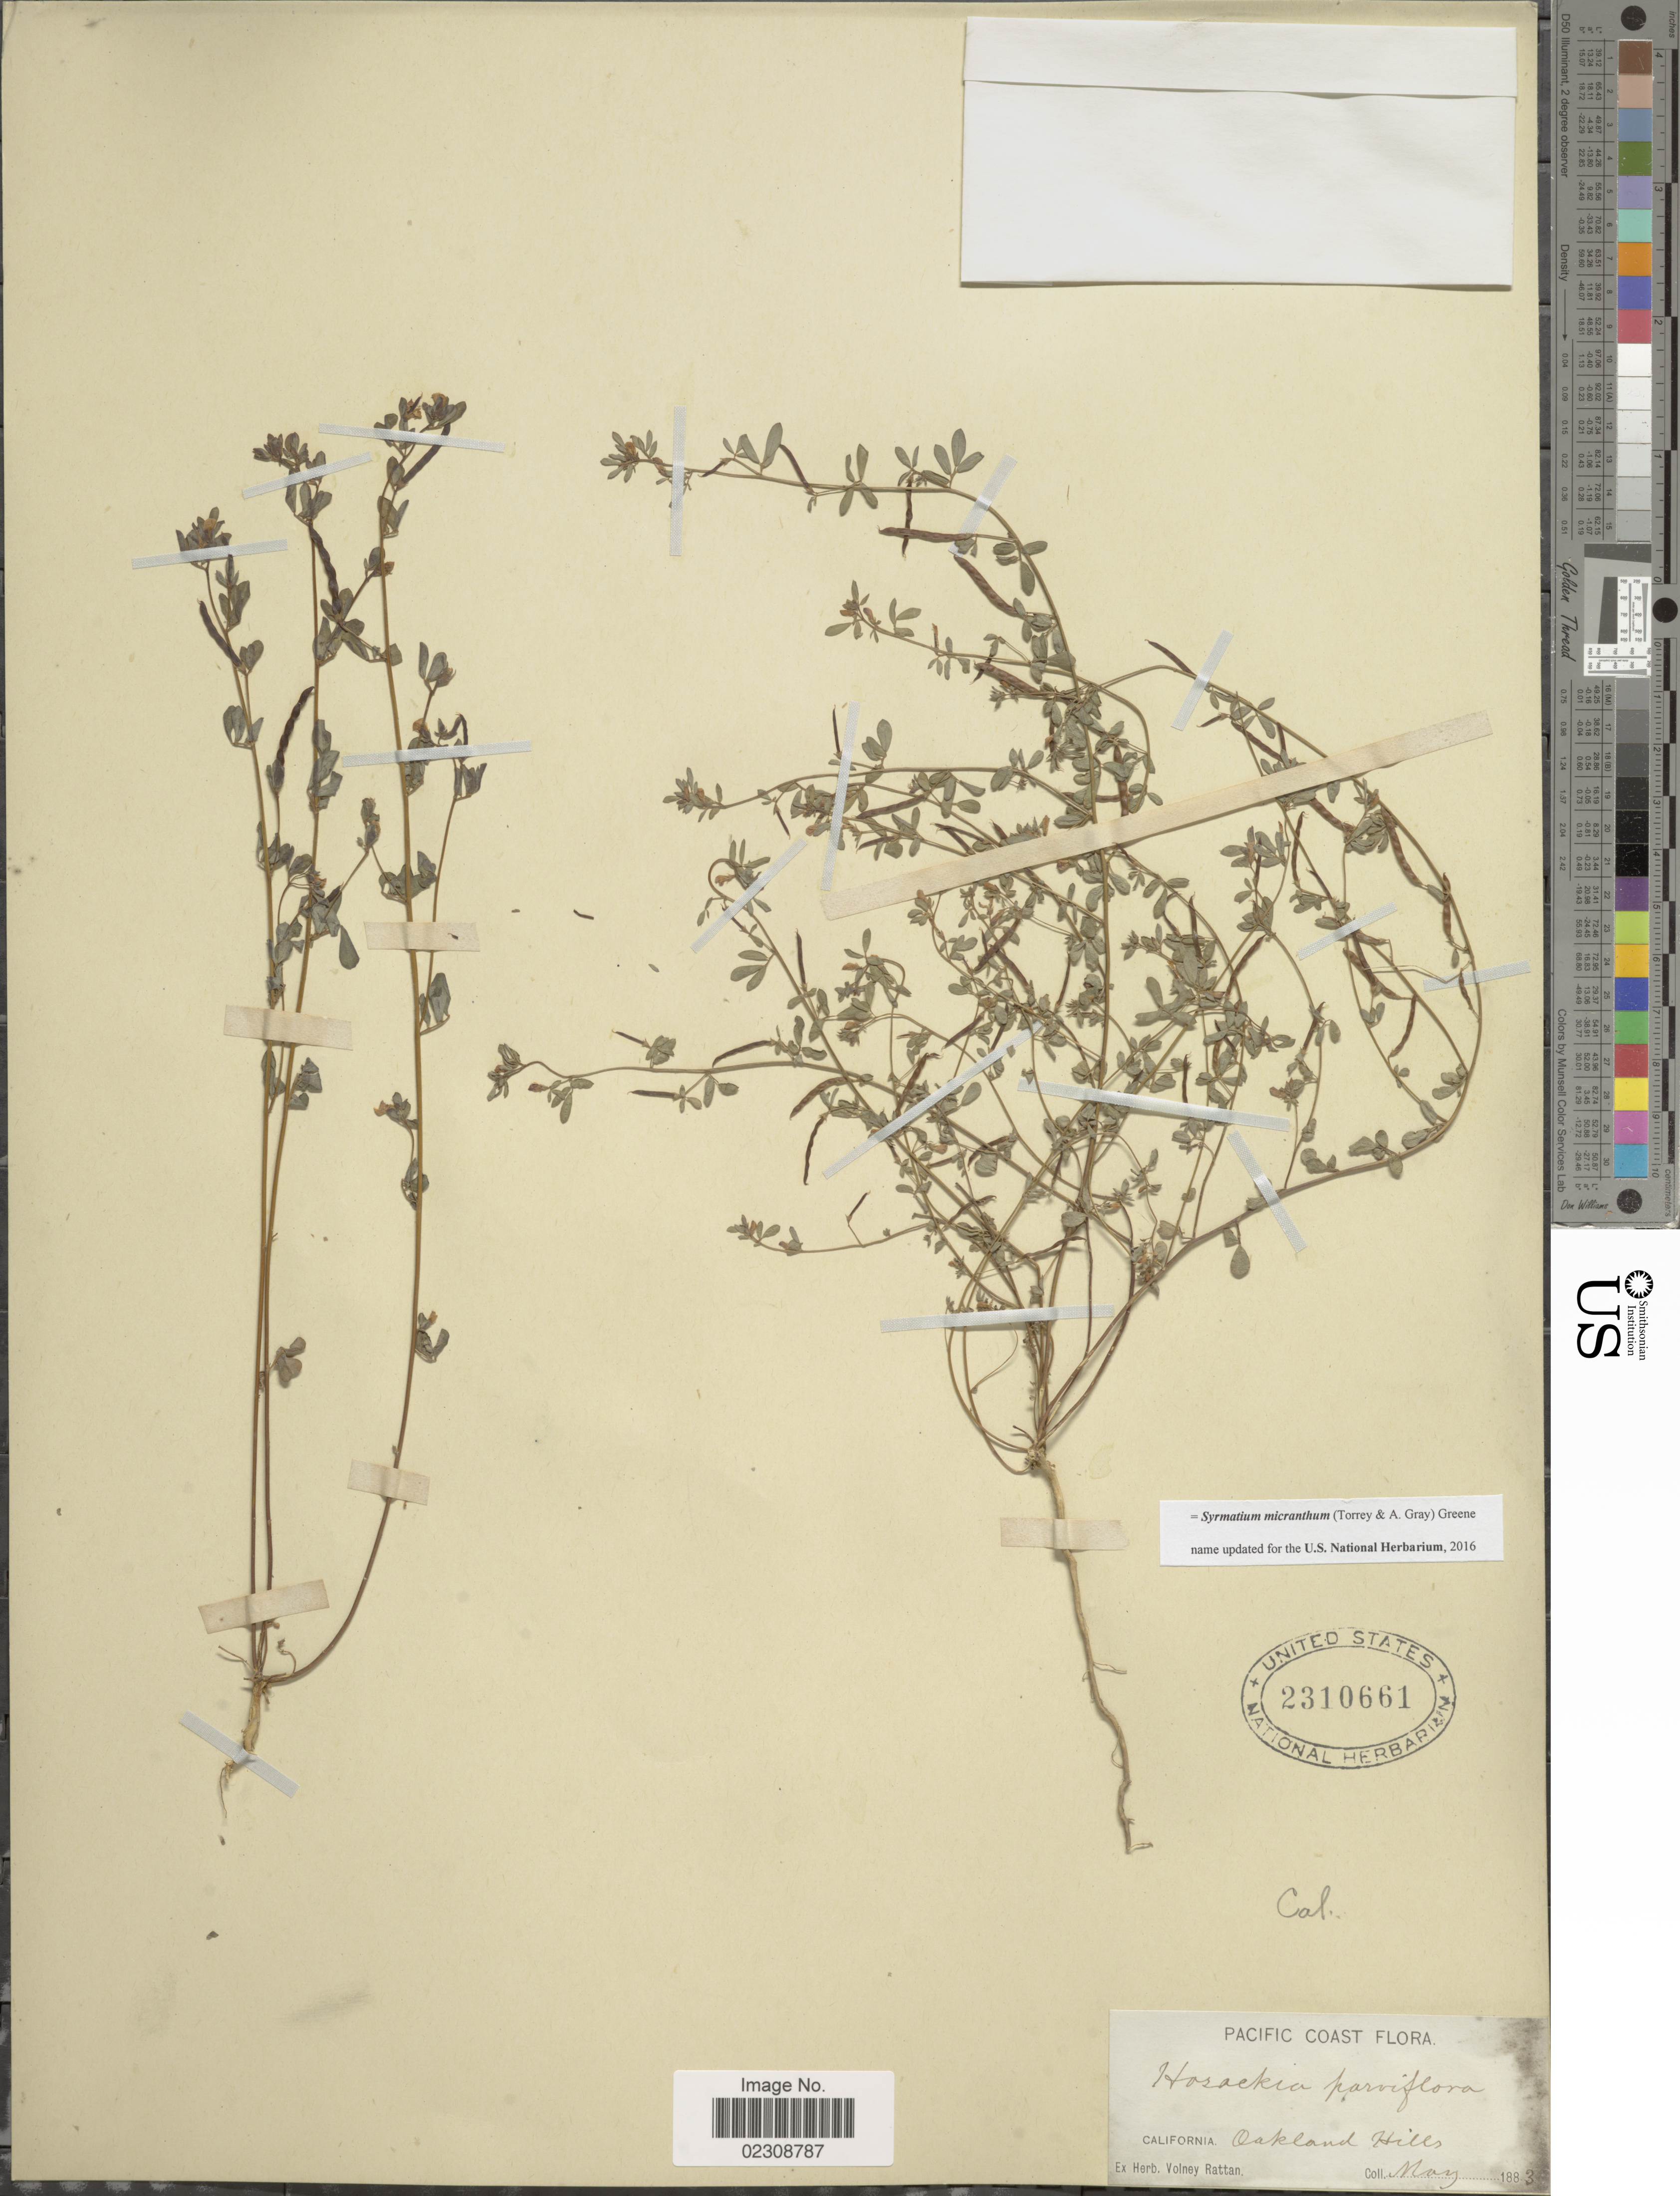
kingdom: Plantae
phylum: Tracheophyta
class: Magnoliopsida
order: Fabales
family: Fabaceae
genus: Syrmatium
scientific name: Syrmatium micranthum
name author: (Torr. & A. Gray) Greene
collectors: ex herb. Voiney Rattan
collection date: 1883-05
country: United States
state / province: California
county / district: Alameda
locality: Pacific Coast. Oakland Hills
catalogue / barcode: US 2310661